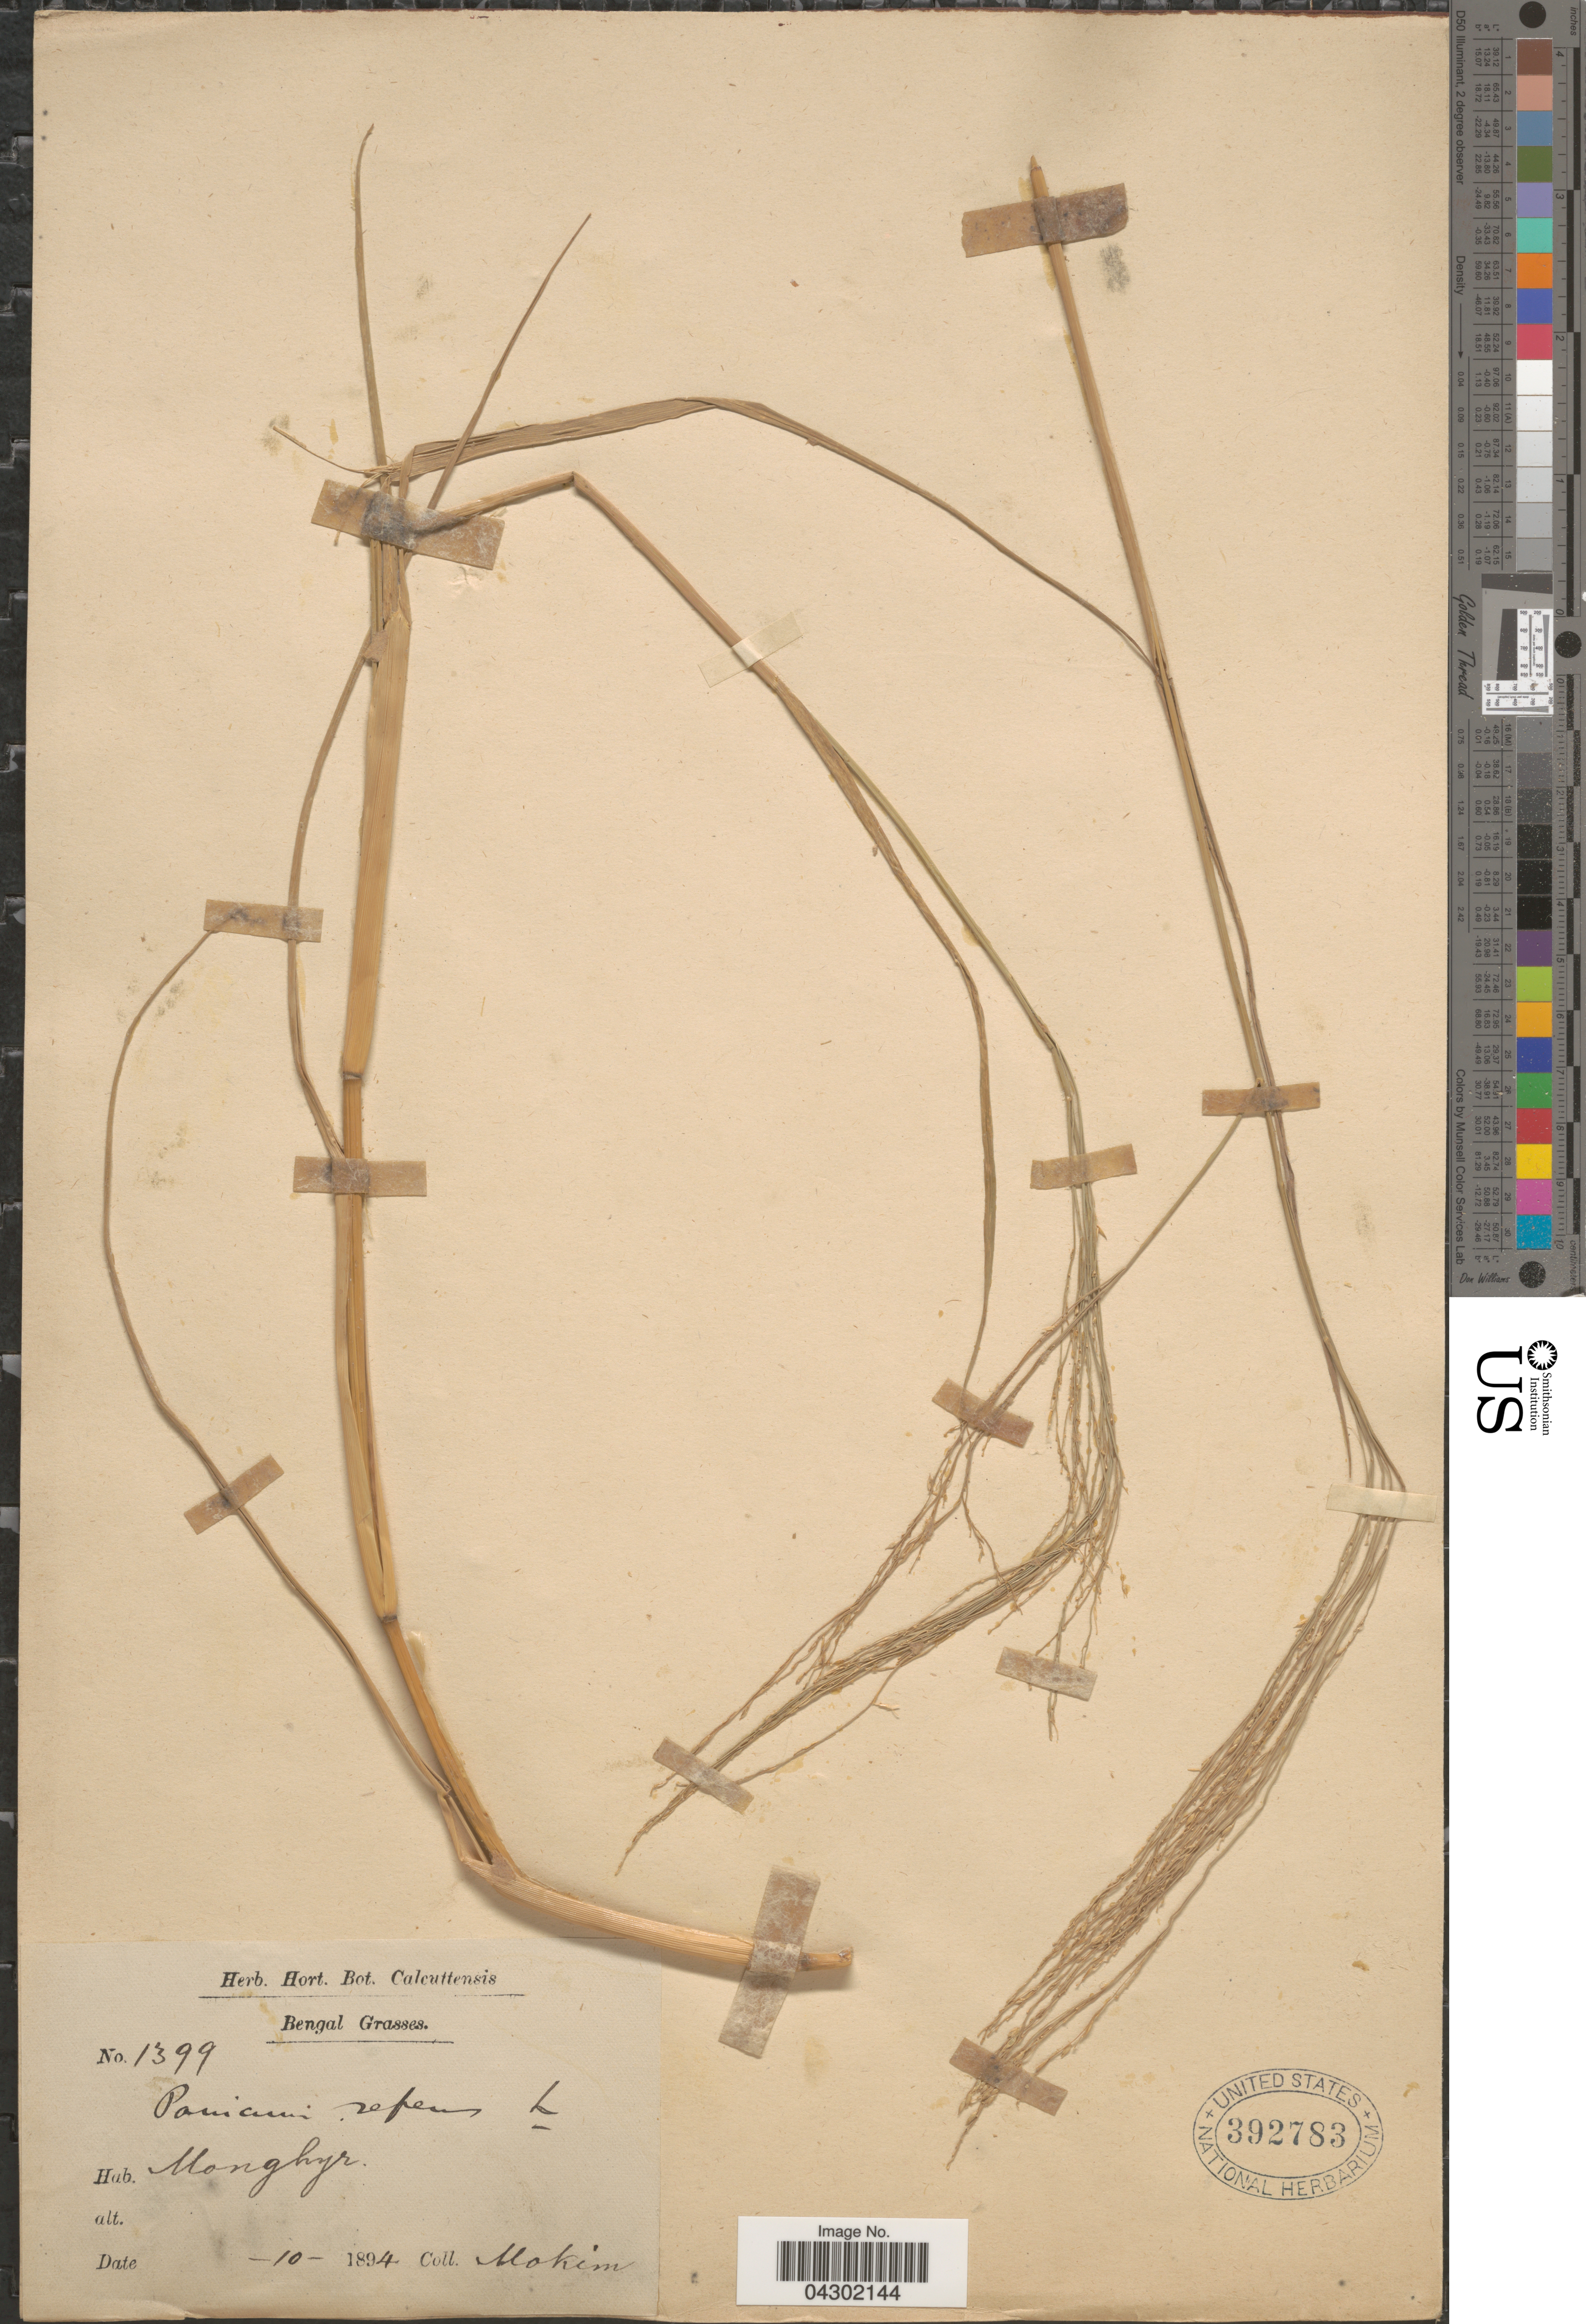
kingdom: Plantae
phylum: Tracheophyta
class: Liliopsida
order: Poales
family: Poaceae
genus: Panicum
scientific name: Panicum repens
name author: L.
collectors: -. Mokim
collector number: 1399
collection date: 1894-10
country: India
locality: Bengal. Monghyr.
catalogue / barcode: US 392783